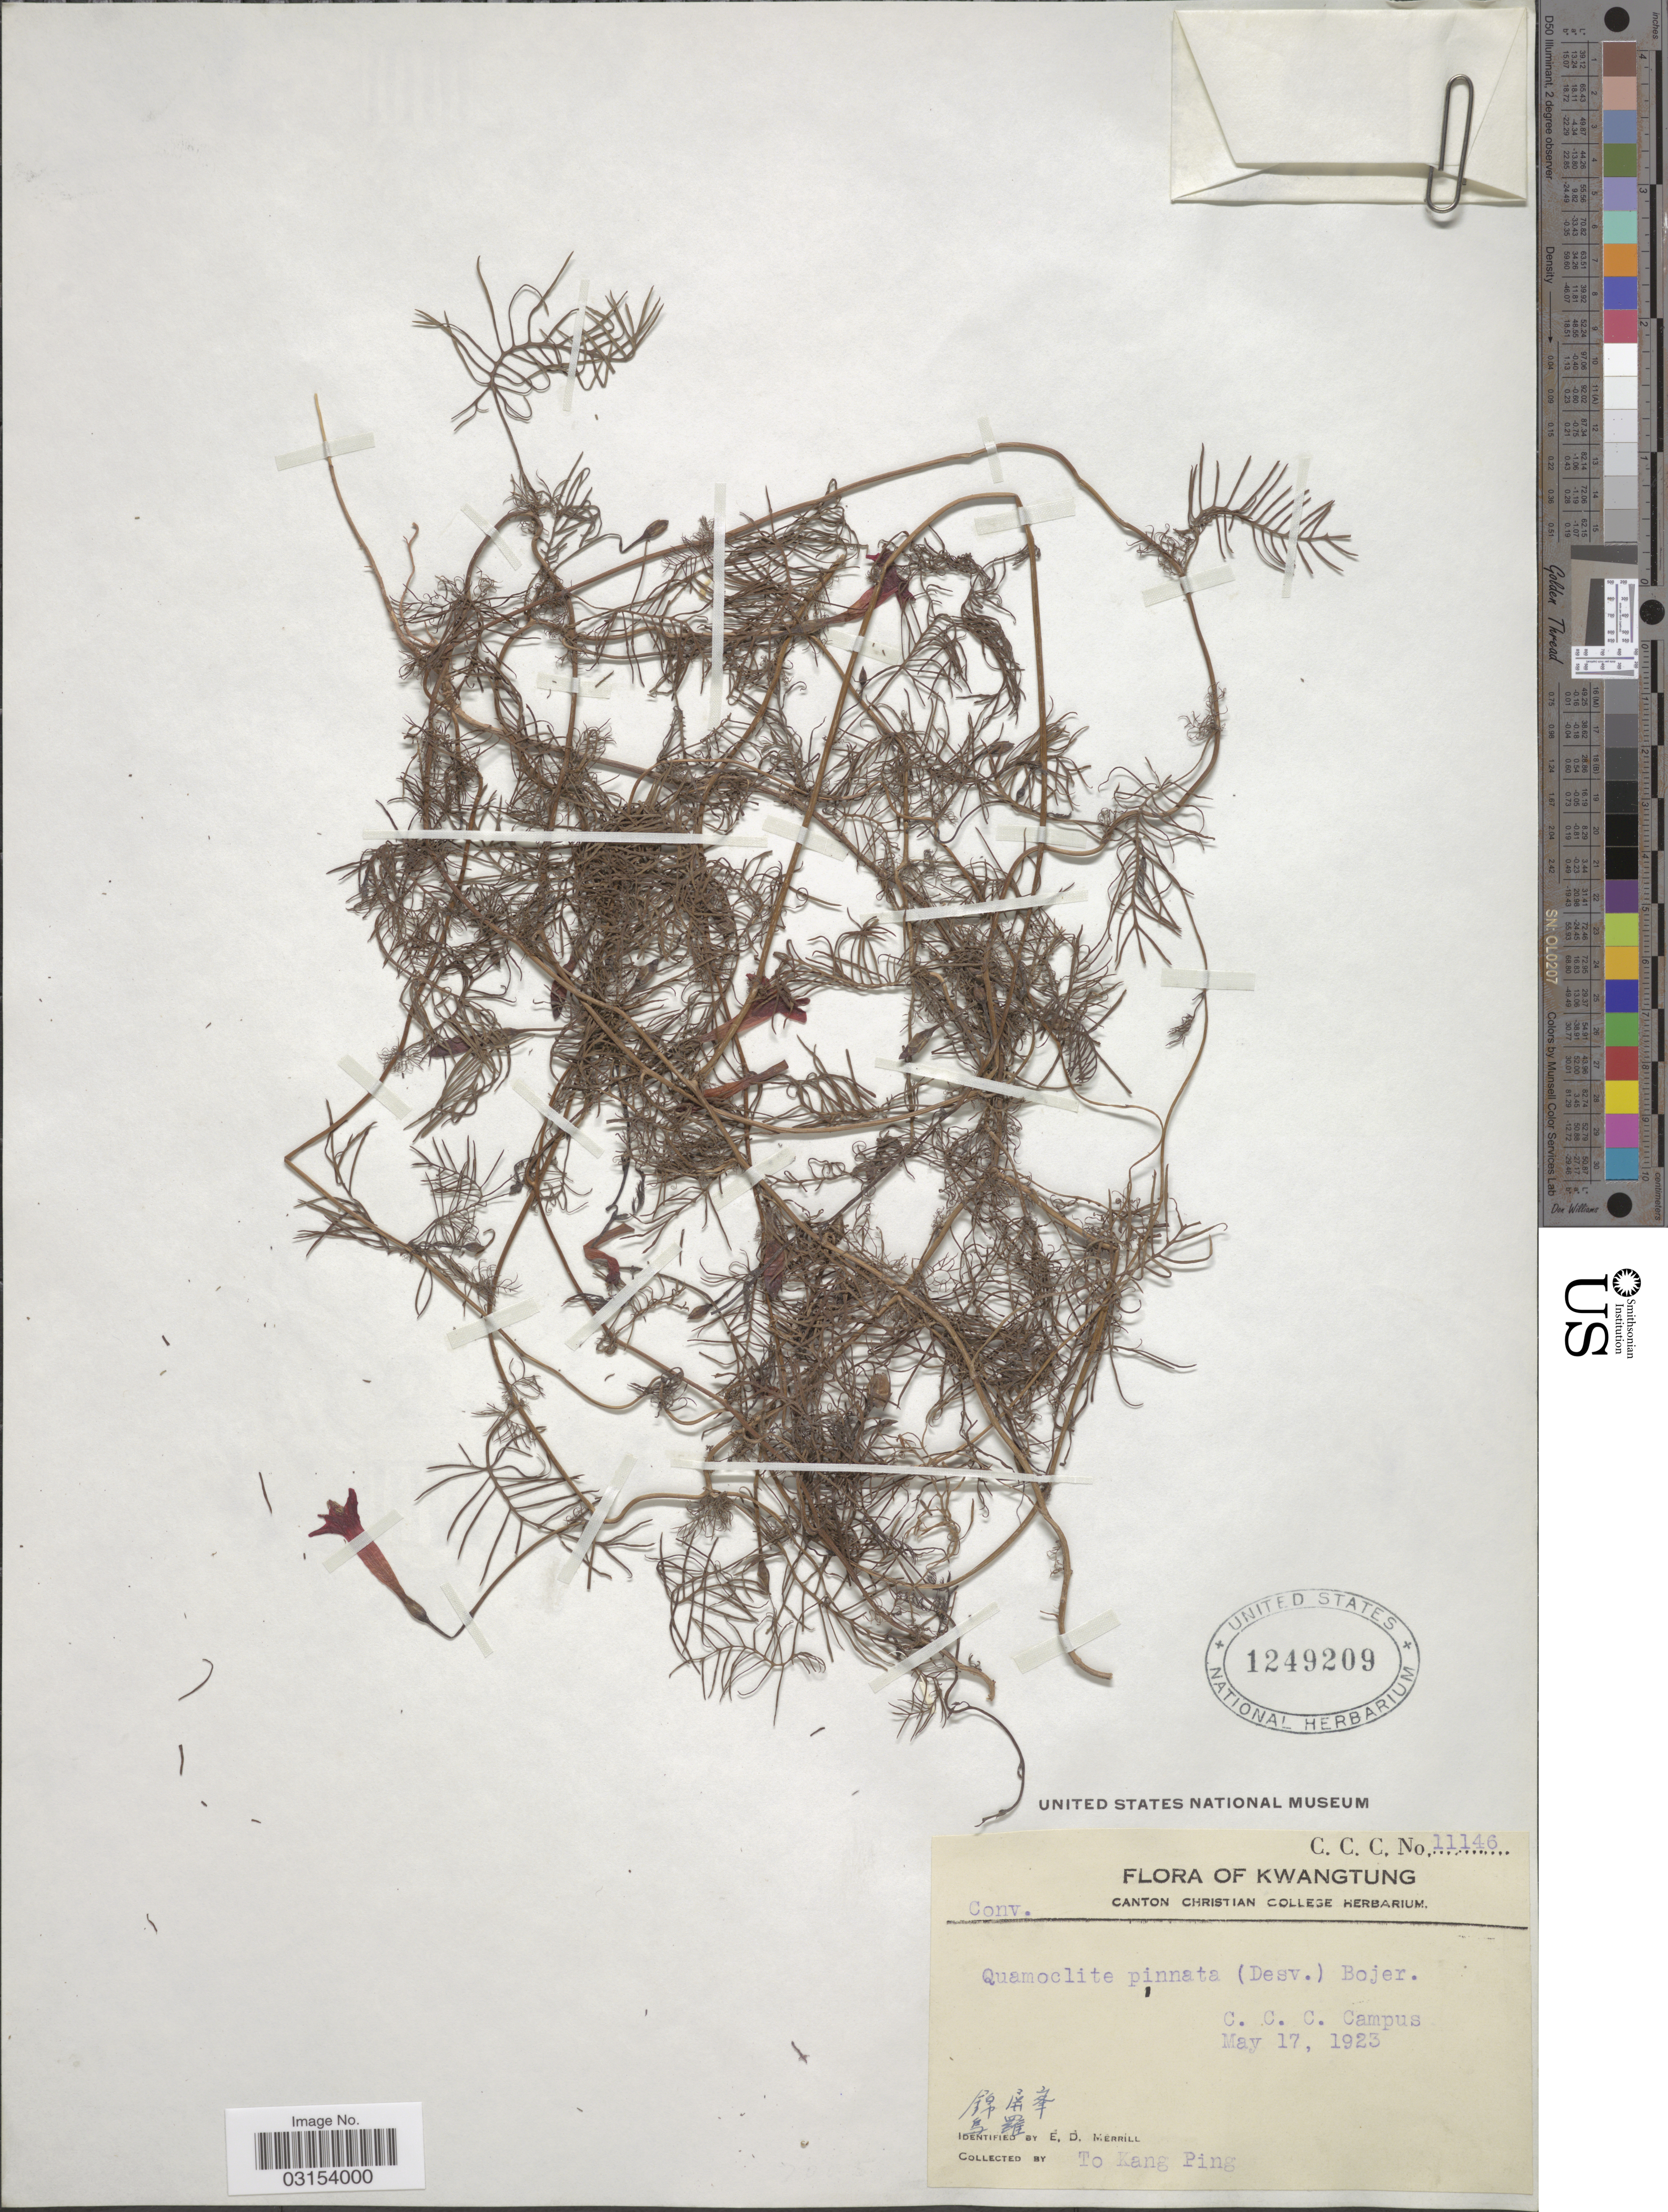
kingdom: Plantae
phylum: Tracheophyta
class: Magnoliopsida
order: Solanales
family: Convolvulaceae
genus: Ipomoea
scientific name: Ipomoea quamoclit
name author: L.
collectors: T. Ping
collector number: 11146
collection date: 1923-05-17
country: China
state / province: Guangdong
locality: Kwangtung. C. C. C. Campus.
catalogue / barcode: US 1249209